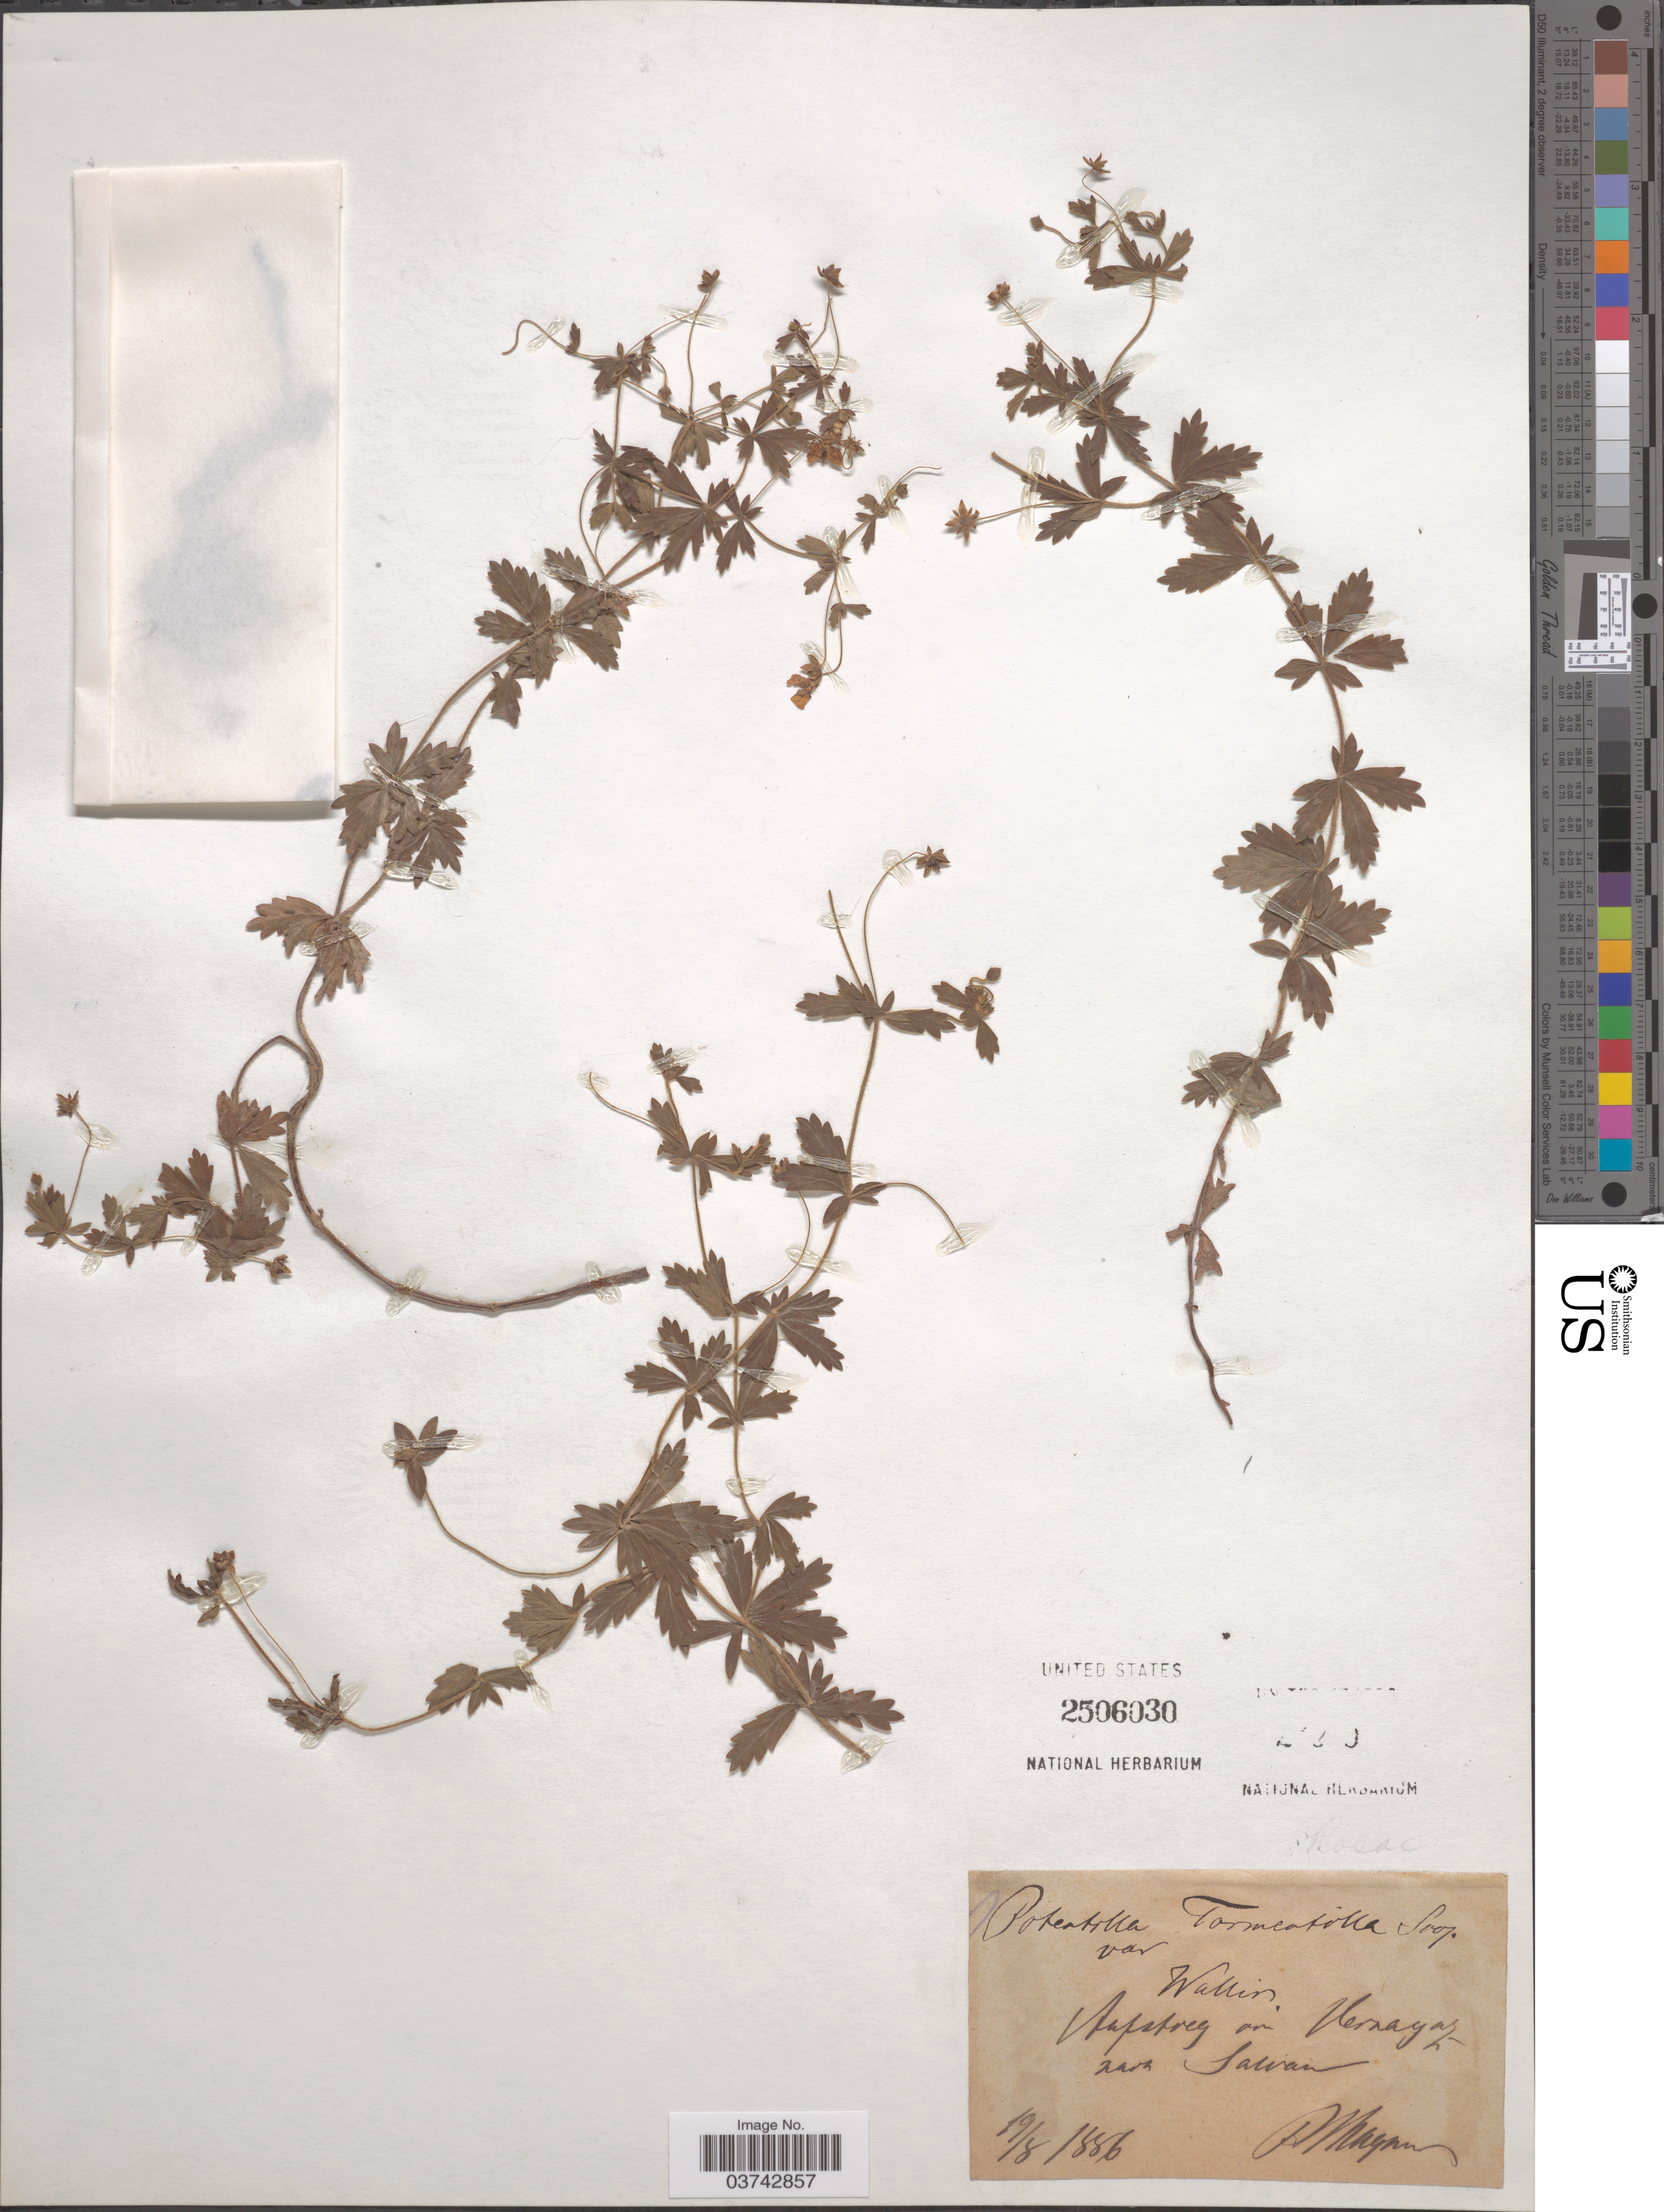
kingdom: Plantae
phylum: Tracheophyta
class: Magnoliopsida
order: Rosales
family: Rosaceae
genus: Potentilla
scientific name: Potentilla tormentilla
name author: Neck.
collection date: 1886-08-19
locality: Wallin. Napstreg am Hernayaz para Salvan. [interpreted]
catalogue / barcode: US 2506030